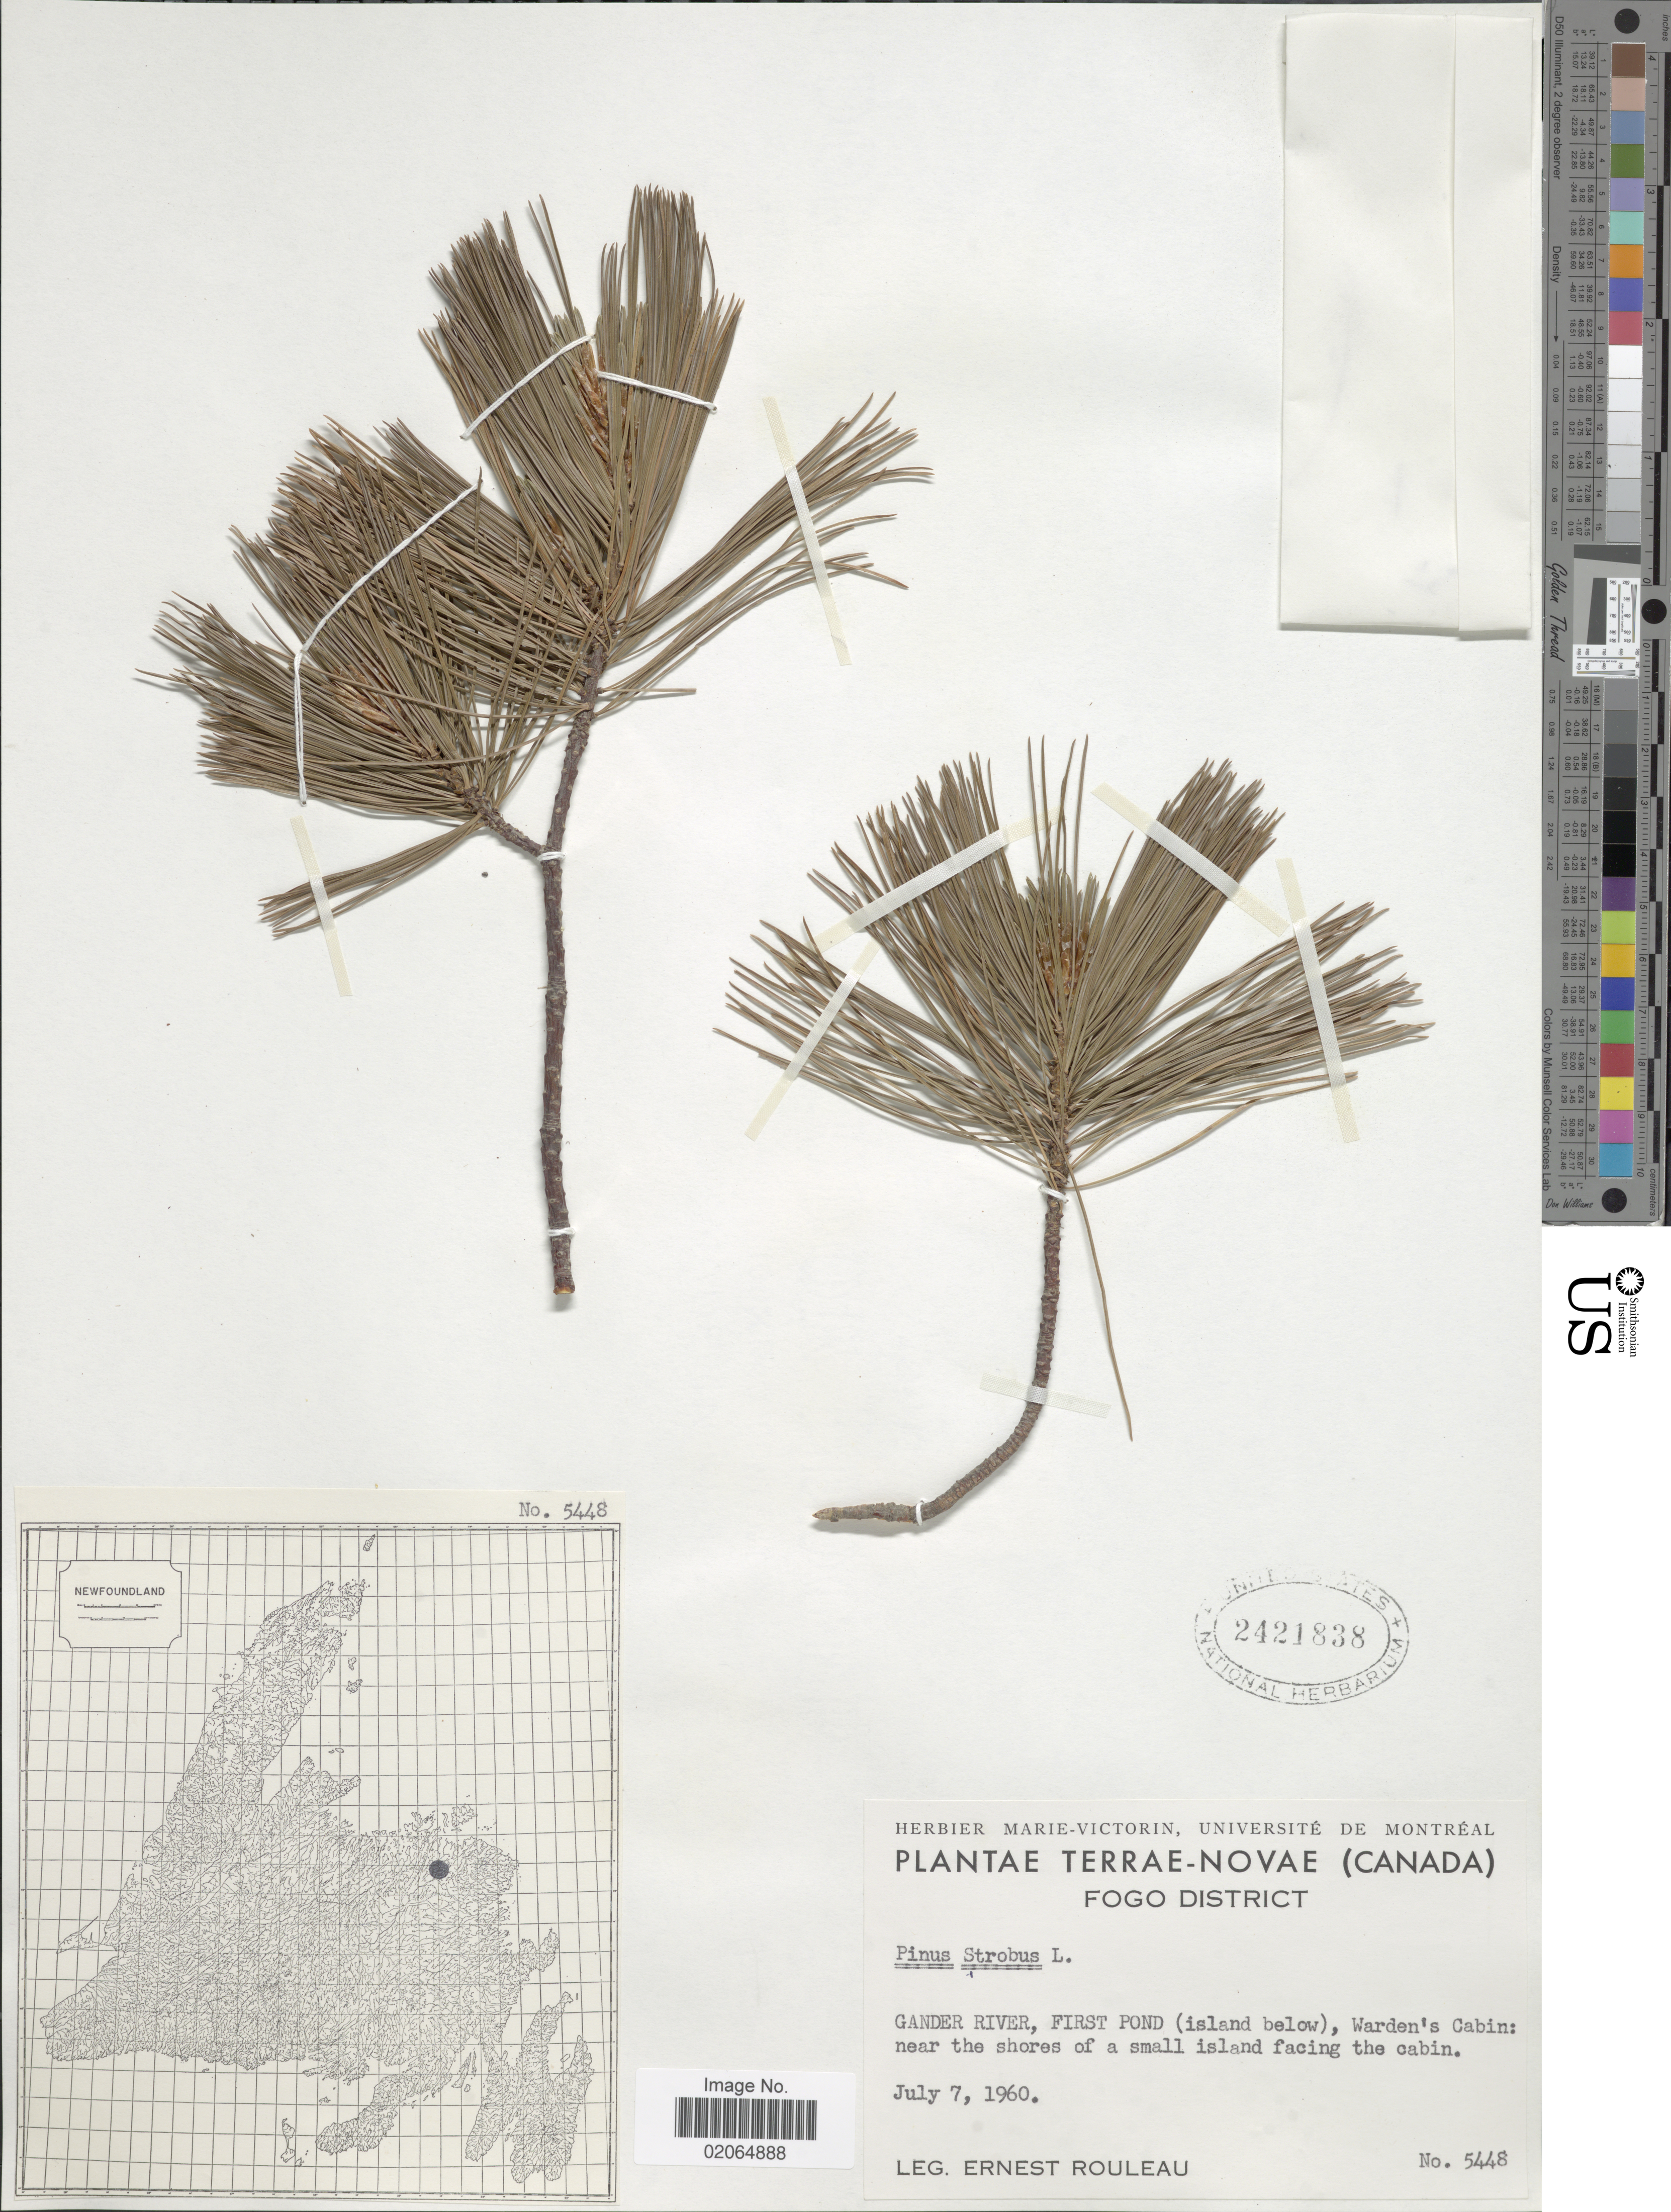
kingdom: Plantae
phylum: Tracheophyta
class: Pinopsida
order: Pinales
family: Pinaceae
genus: Pinus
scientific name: Pinus strobus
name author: L.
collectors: E. Rouleau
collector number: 5448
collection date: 1960-07-07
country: Canada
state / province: Newfoundland and Labrador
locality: Terrae-Novae, Fogo District, Gander River, First Pond (island below), Warden's Cabin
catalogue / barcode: US 2421838